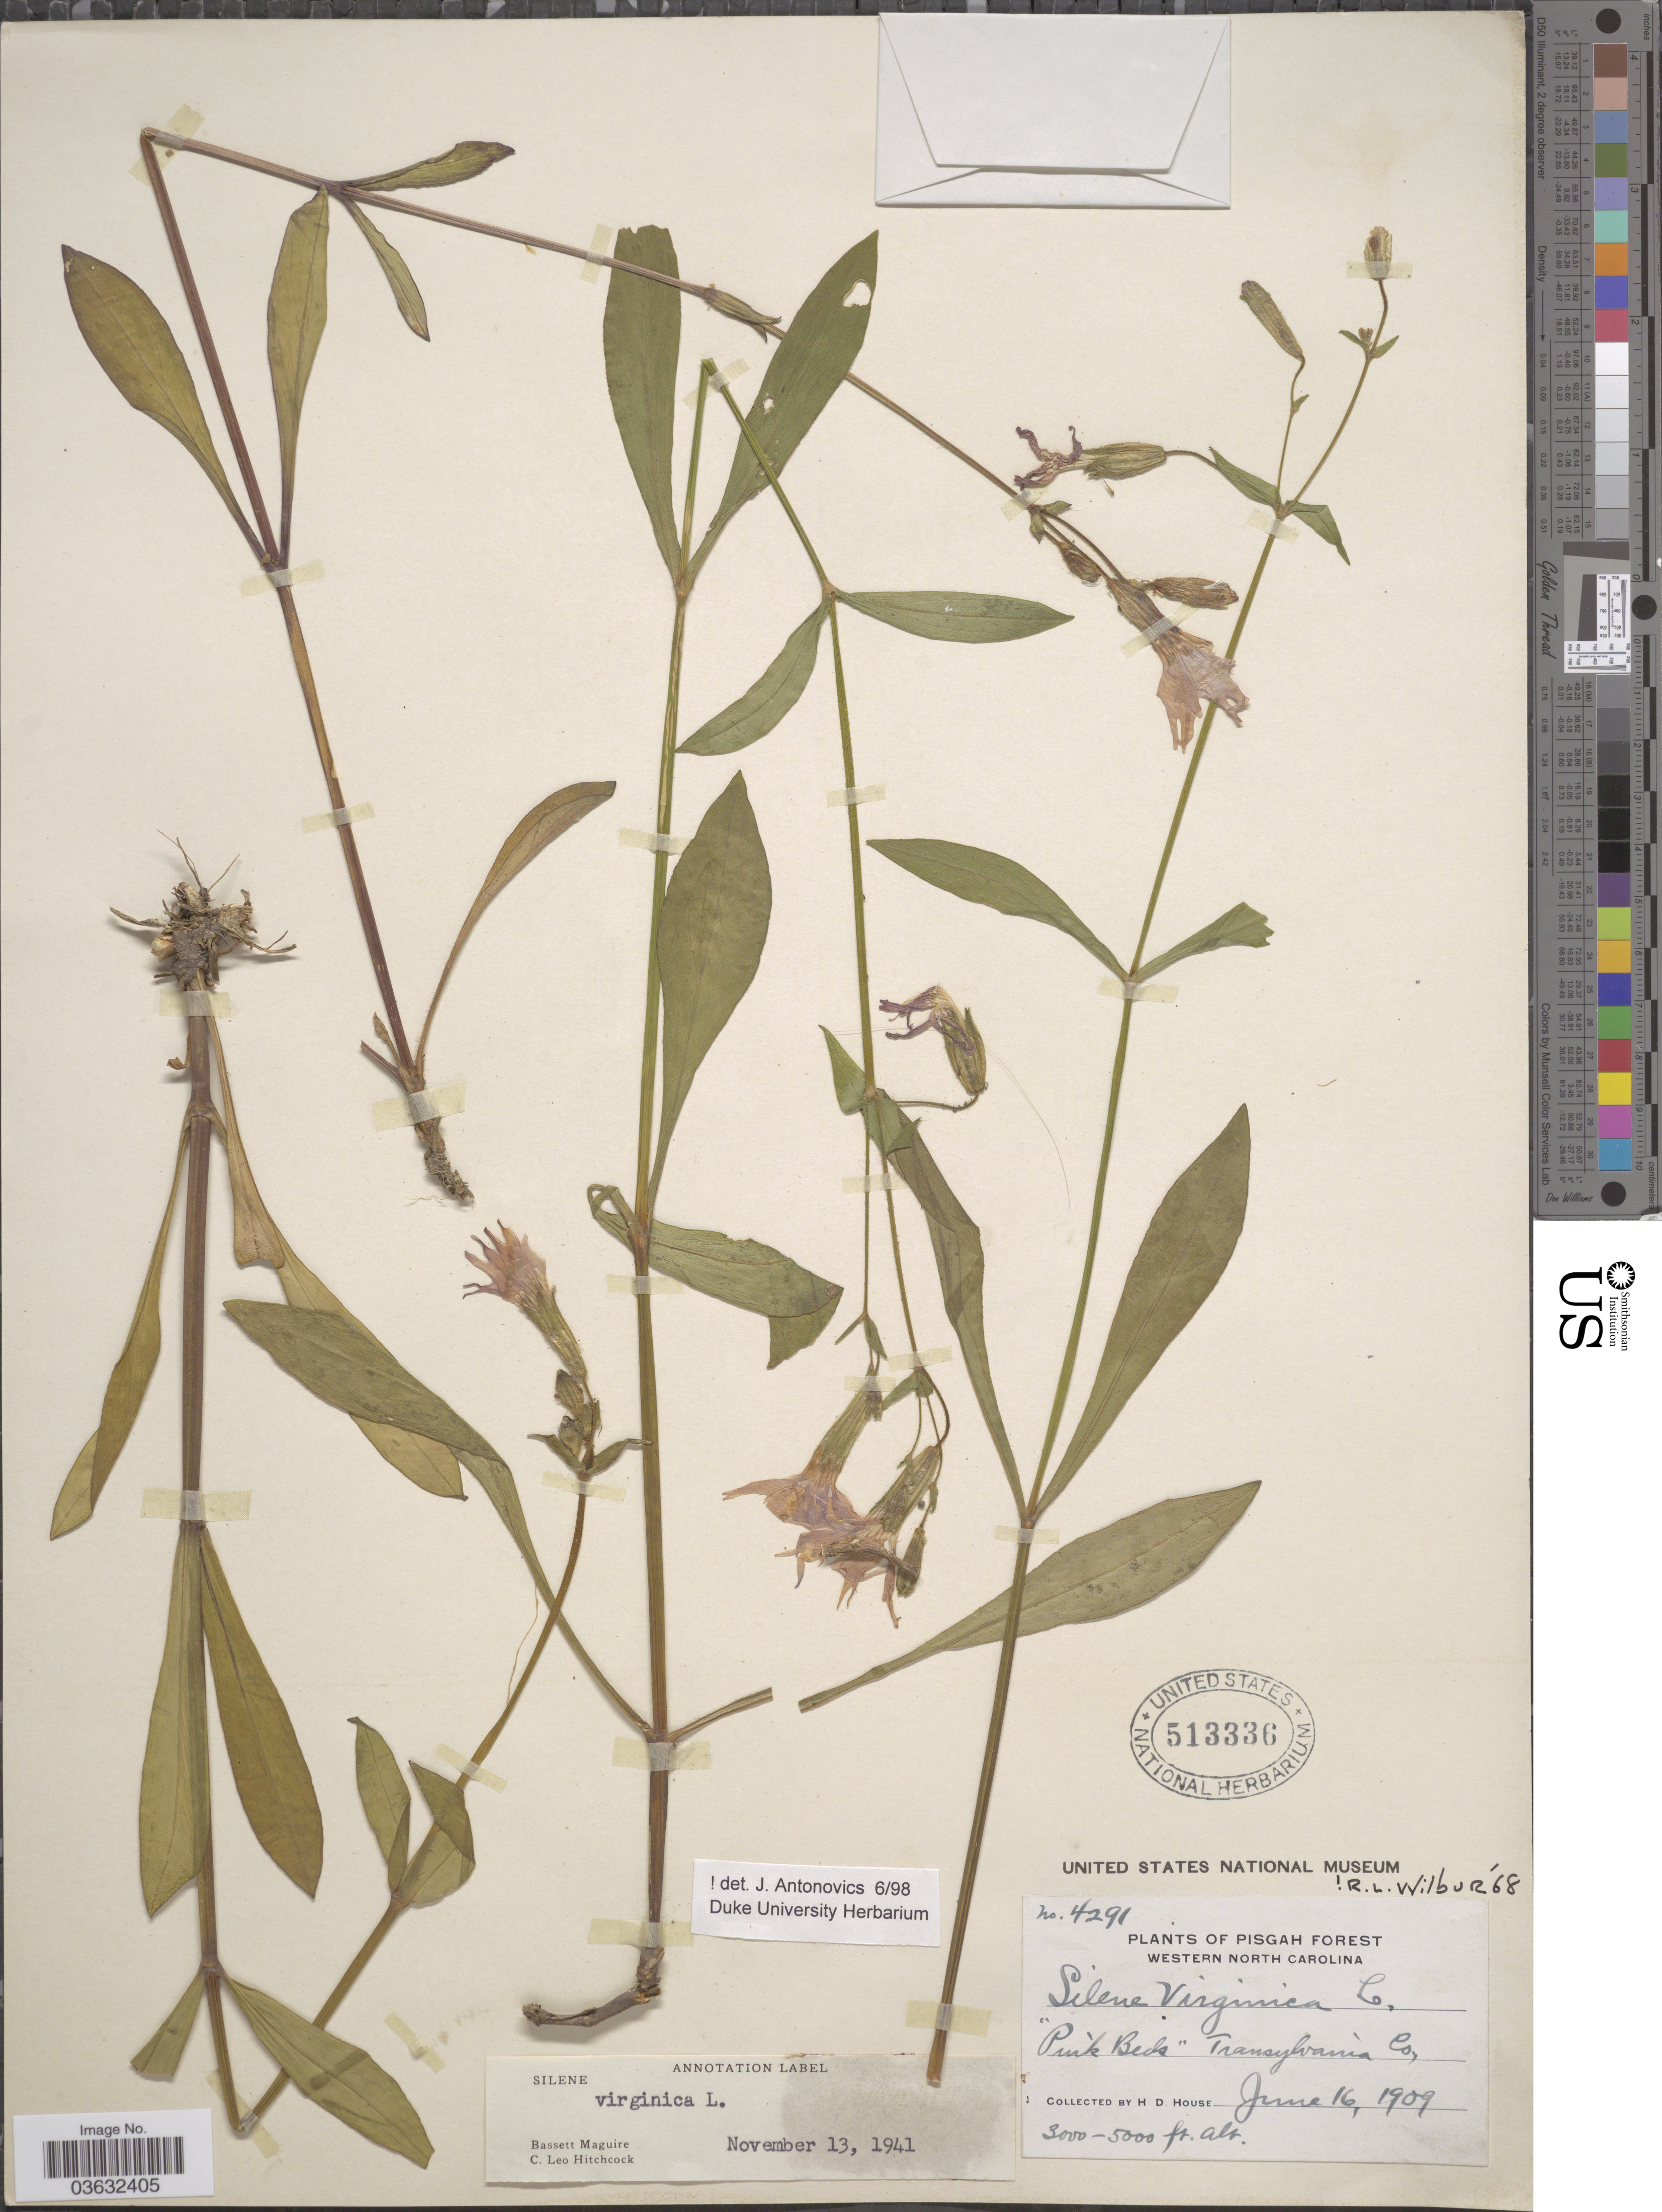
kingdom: Plantae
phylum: Tracheophyta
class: Magnoliopsida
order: Caryophyllales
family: Caryophyllaceae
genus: Silene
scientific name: Silene virginica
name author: L.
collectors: H. D. House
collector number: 4291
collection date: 1909-06-16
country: United States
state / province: North Carolina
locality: Pisgah Forest. Western North Carolina. Transylvania Co.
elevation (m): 914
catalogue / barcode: US 513336